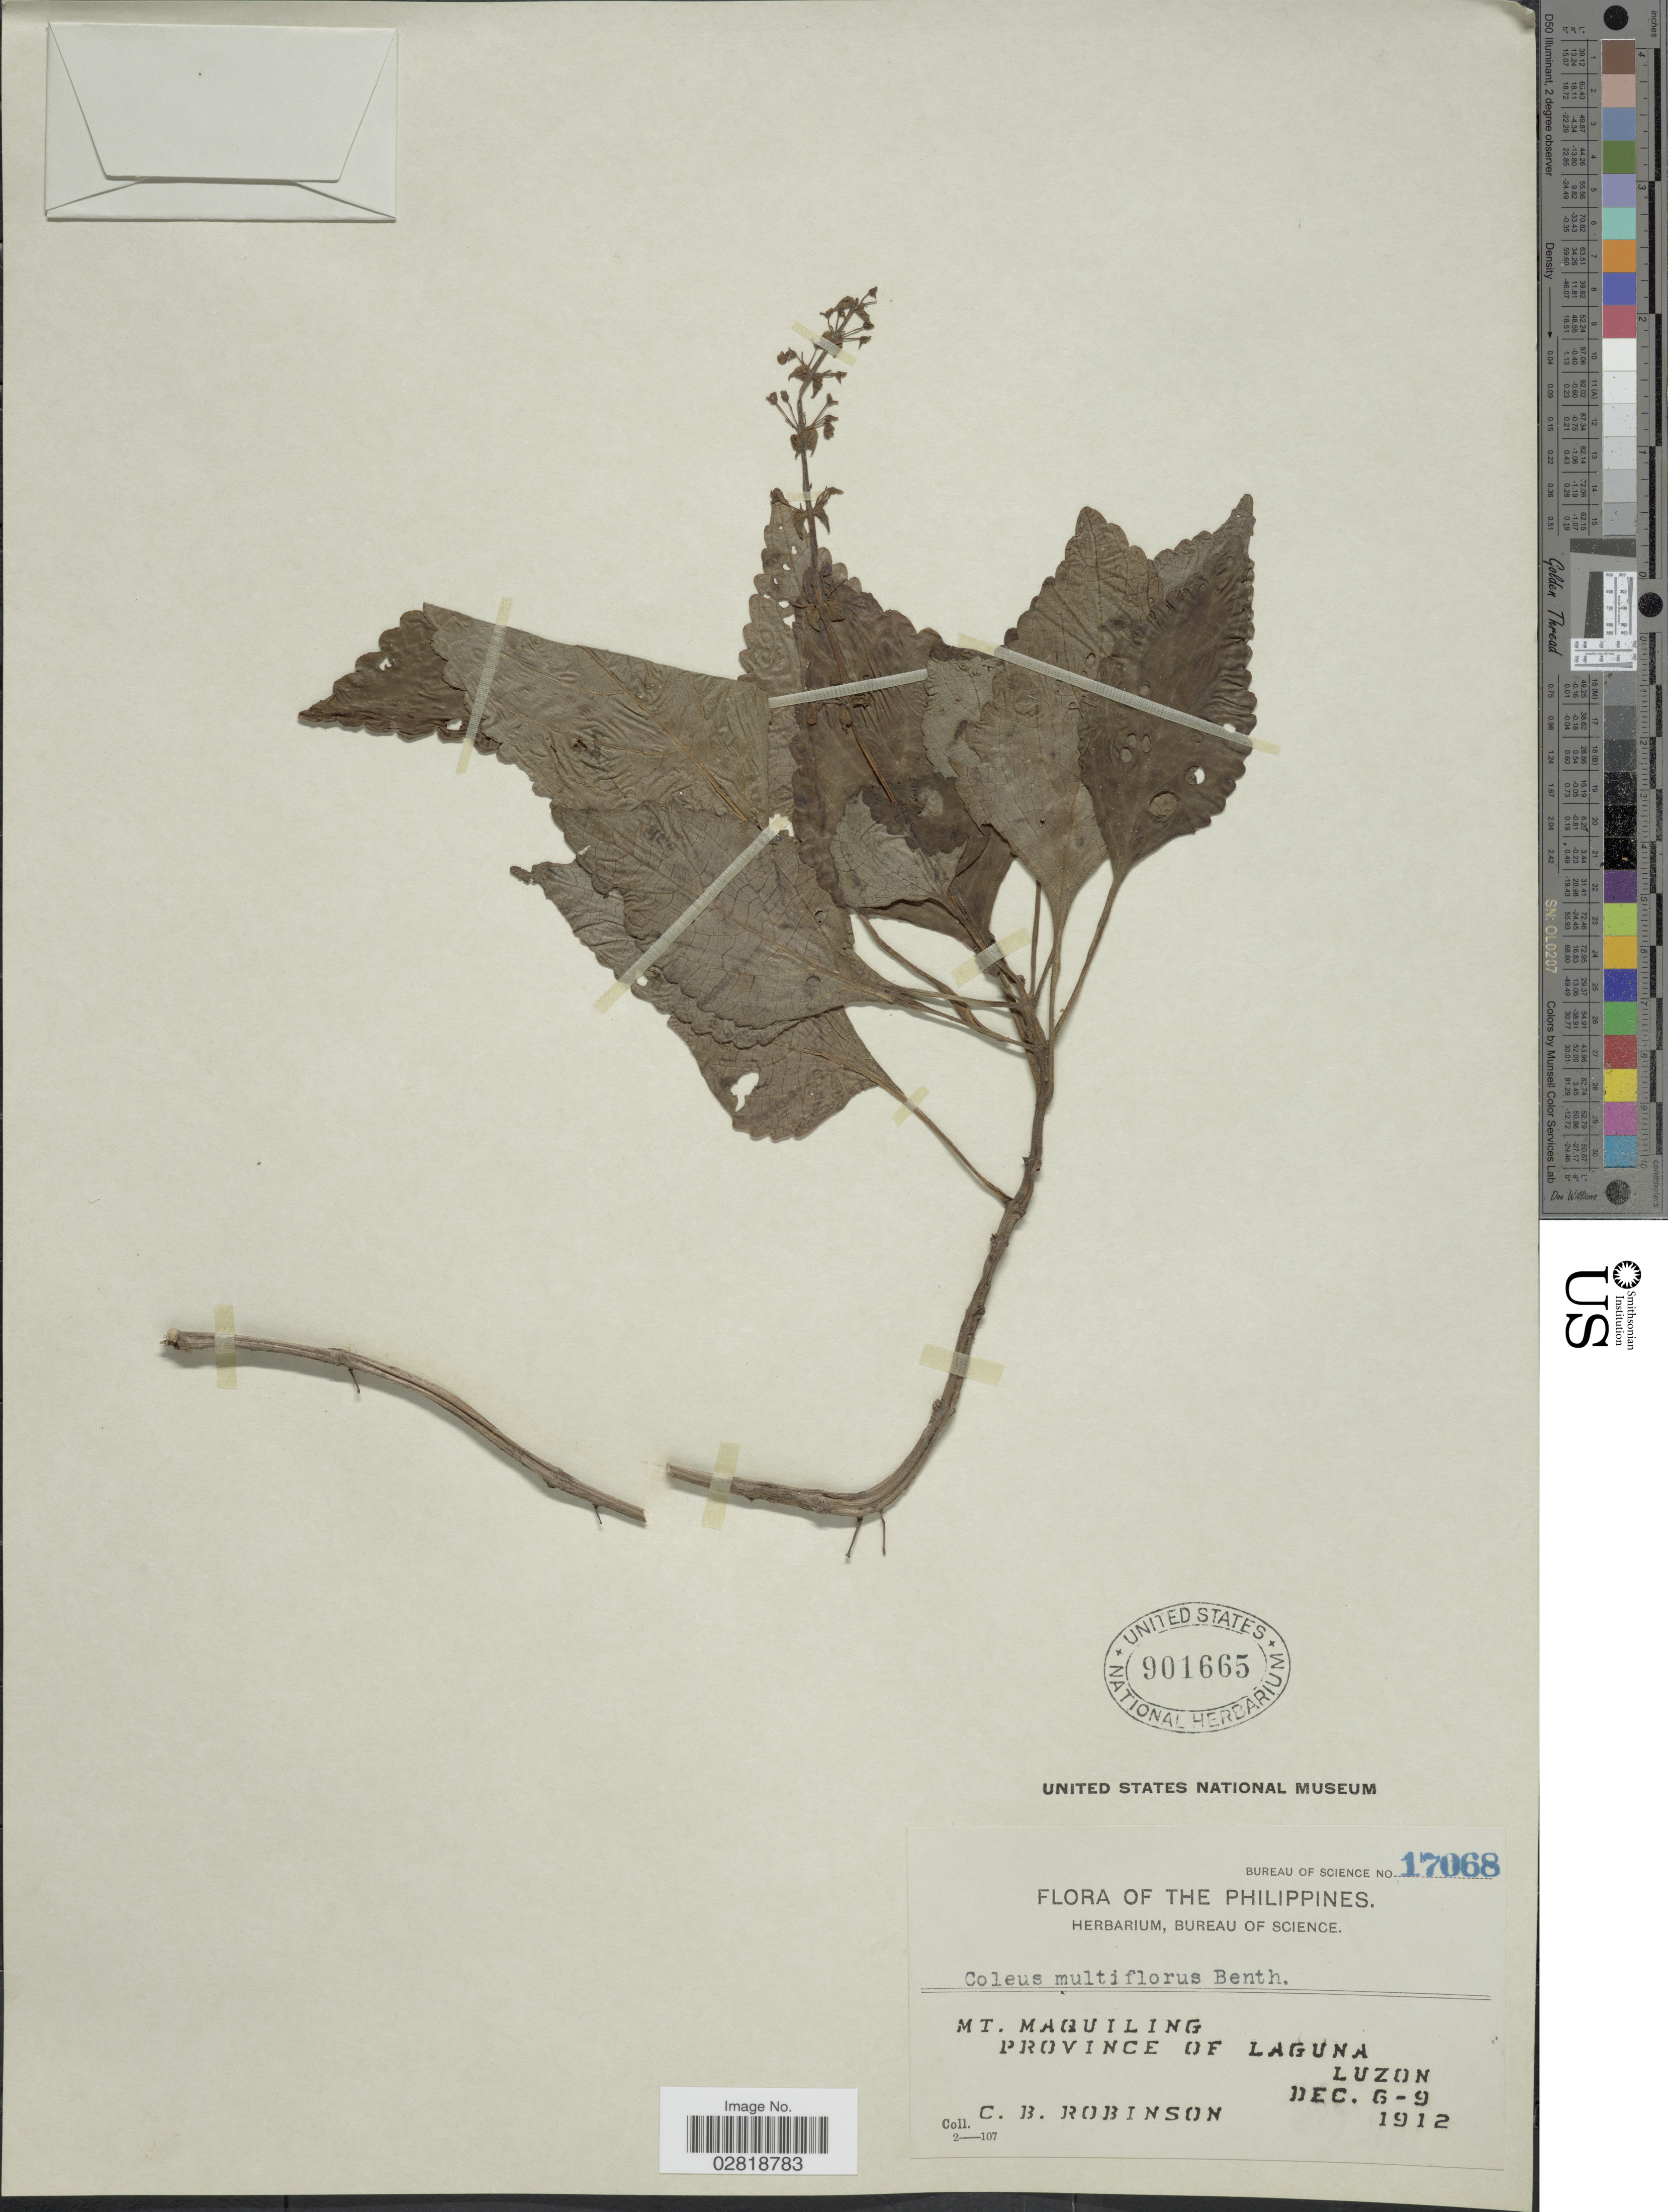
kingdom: Plantae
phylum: Tracheophyta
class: Magnoliopsida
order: Lamiales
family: Lamiaceae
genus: Plectranthus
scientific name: Plectranthus scutellarioides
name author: (L.) R. Br.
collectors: C. Robinson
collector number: Bureau of Science 17068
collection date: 1912-12-06/1912-12-09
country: Philippines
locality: Mt. Maquiling. Province of Laguna. Luzon.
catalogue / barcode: US 901665